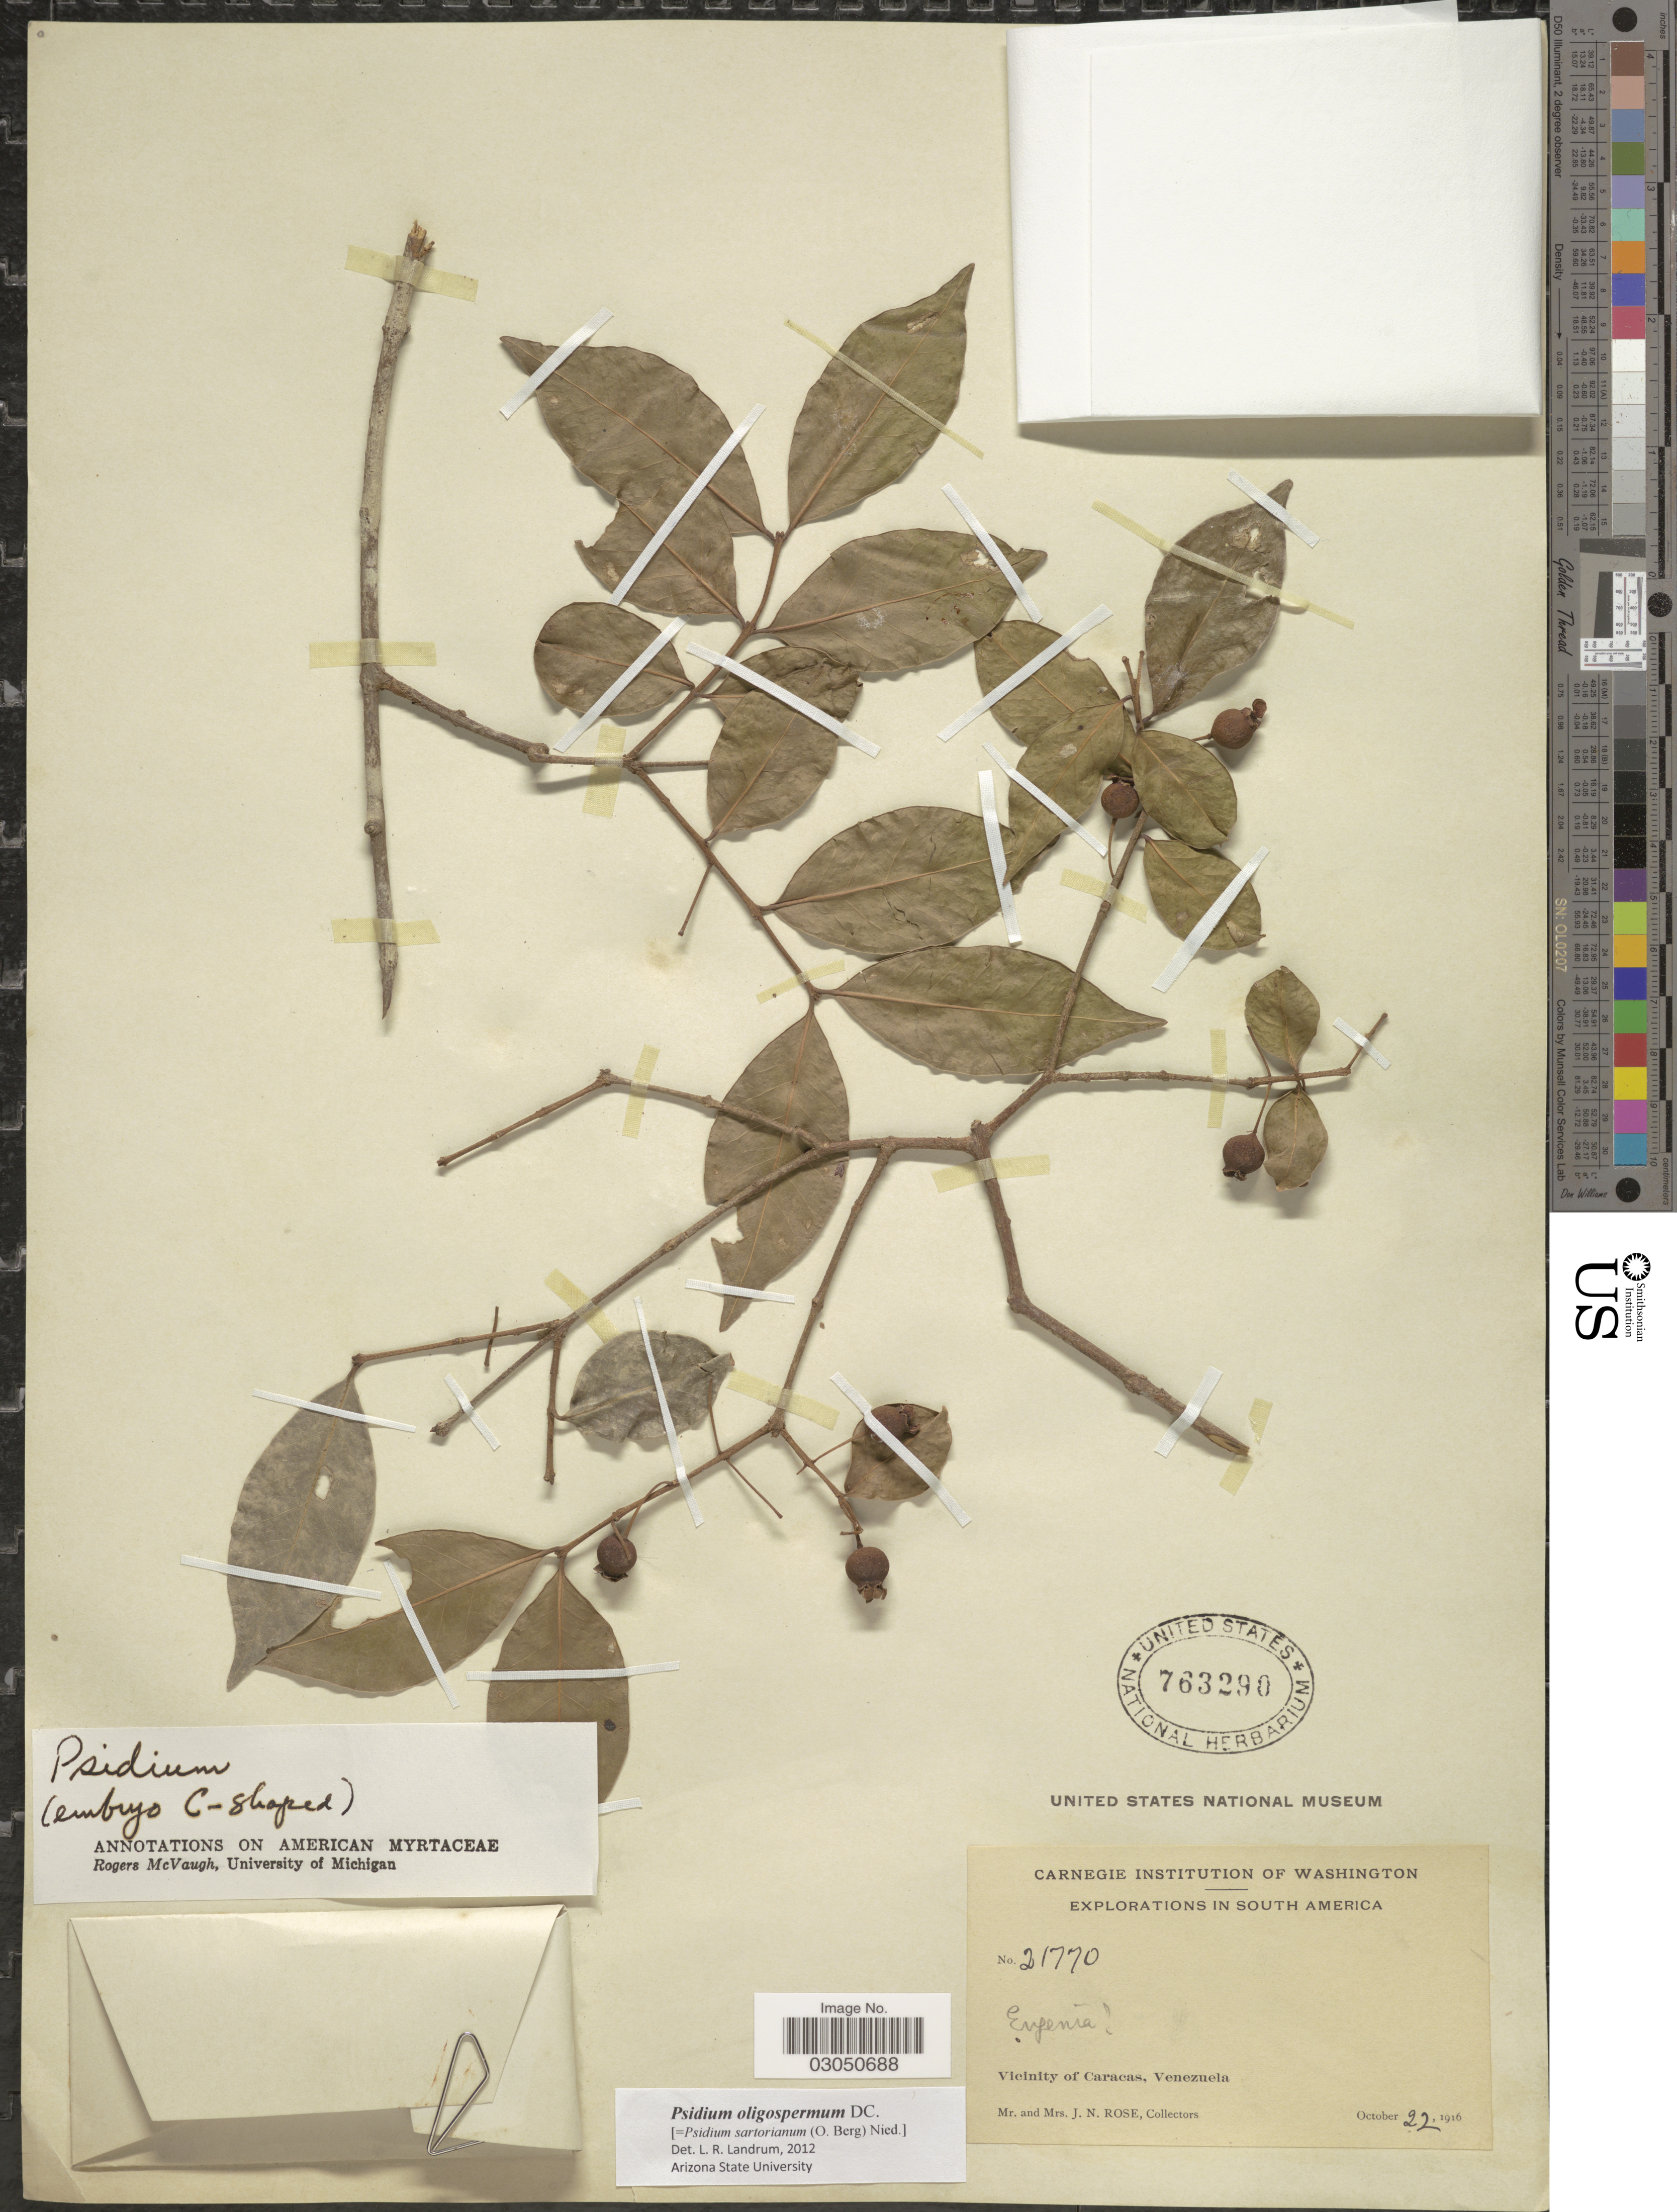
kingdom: Plantae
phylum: Tracheophyta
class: Magnoliopsida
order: Myrtales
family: Myrtaceae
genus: Psidium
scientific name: Psidium oligospermum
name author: Mart. ex DC.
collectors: J. N. Rose & L. B. Rose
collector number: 21770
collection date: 1916-10-22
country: Venezuela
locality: Vicinity of Caracas.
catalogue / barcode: US 763290